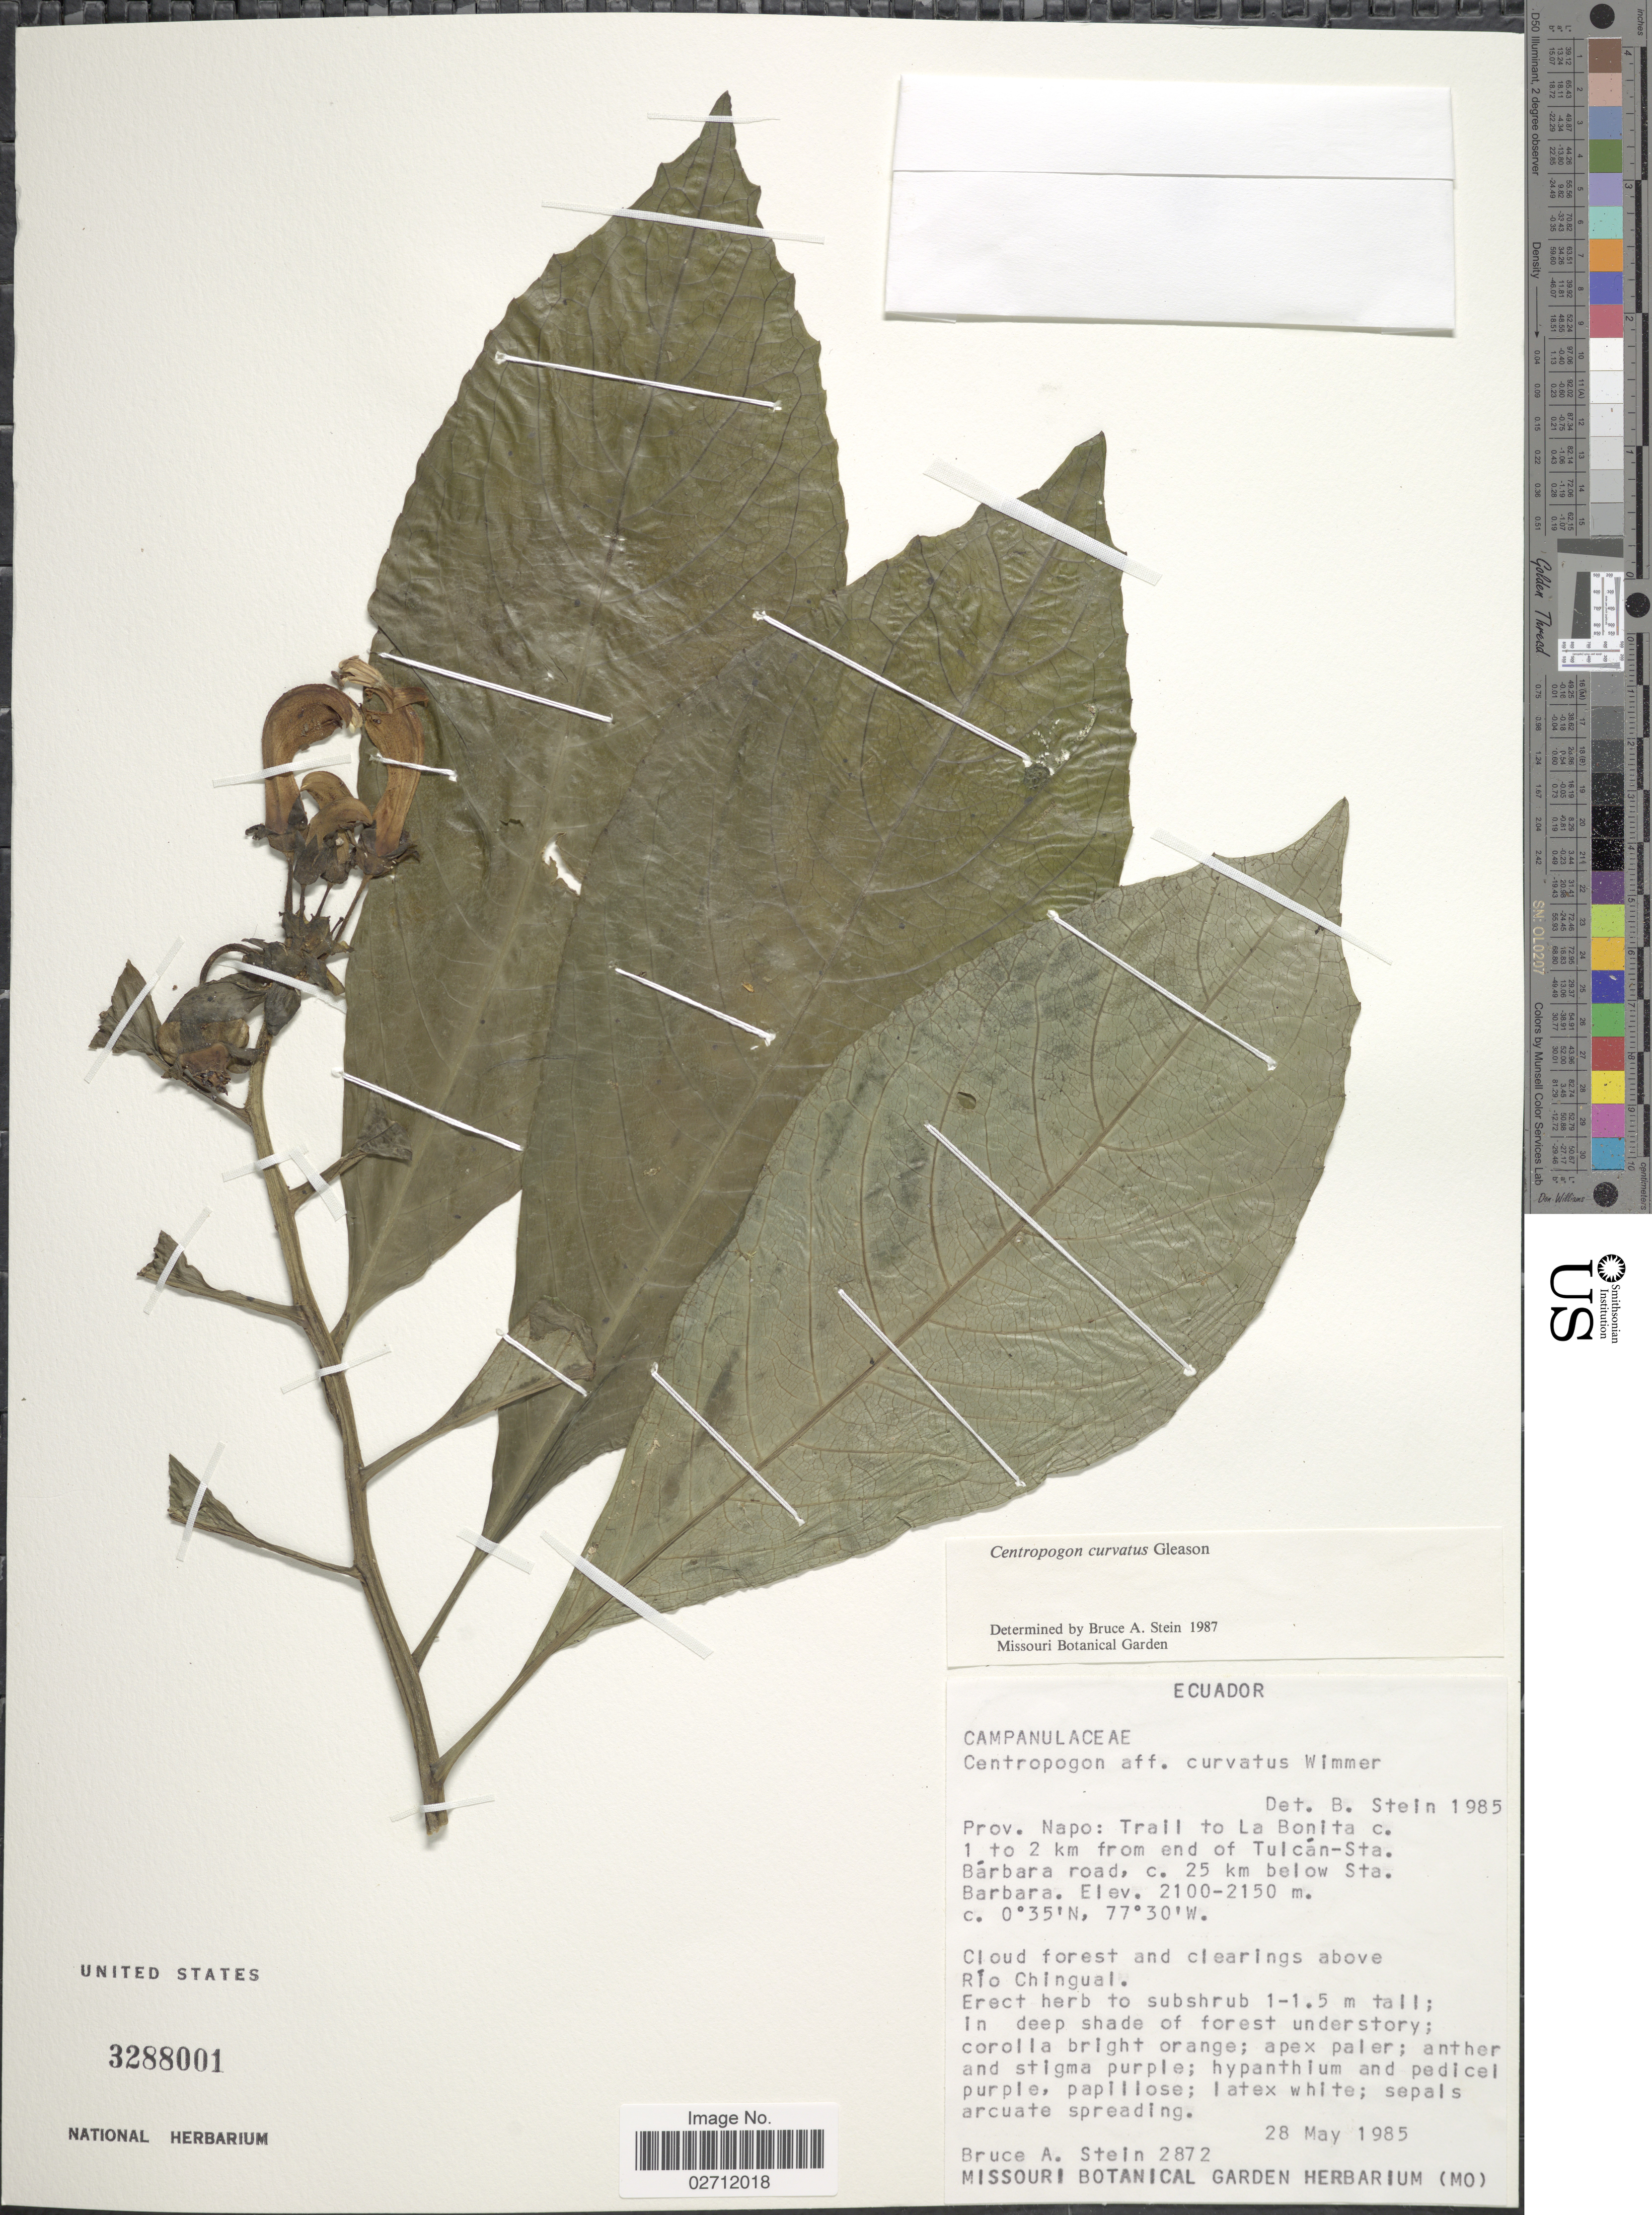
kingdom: Plantae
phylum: Tracheophyta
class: Magnoliopsida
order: Asterales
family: Campanulaceae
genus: Centropogon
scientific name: Centropogon curvatus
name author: Gleason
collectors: B. A. Stein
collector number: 2872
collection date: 1985-05-28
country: Ecuador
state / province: Napo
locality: Trail to La Bonita c. 1 to 2 km from end of Tulcan-Sta. Barbara road, c. 25 km below Sta. Barbara.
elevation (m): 2100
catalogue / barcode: US 3288001